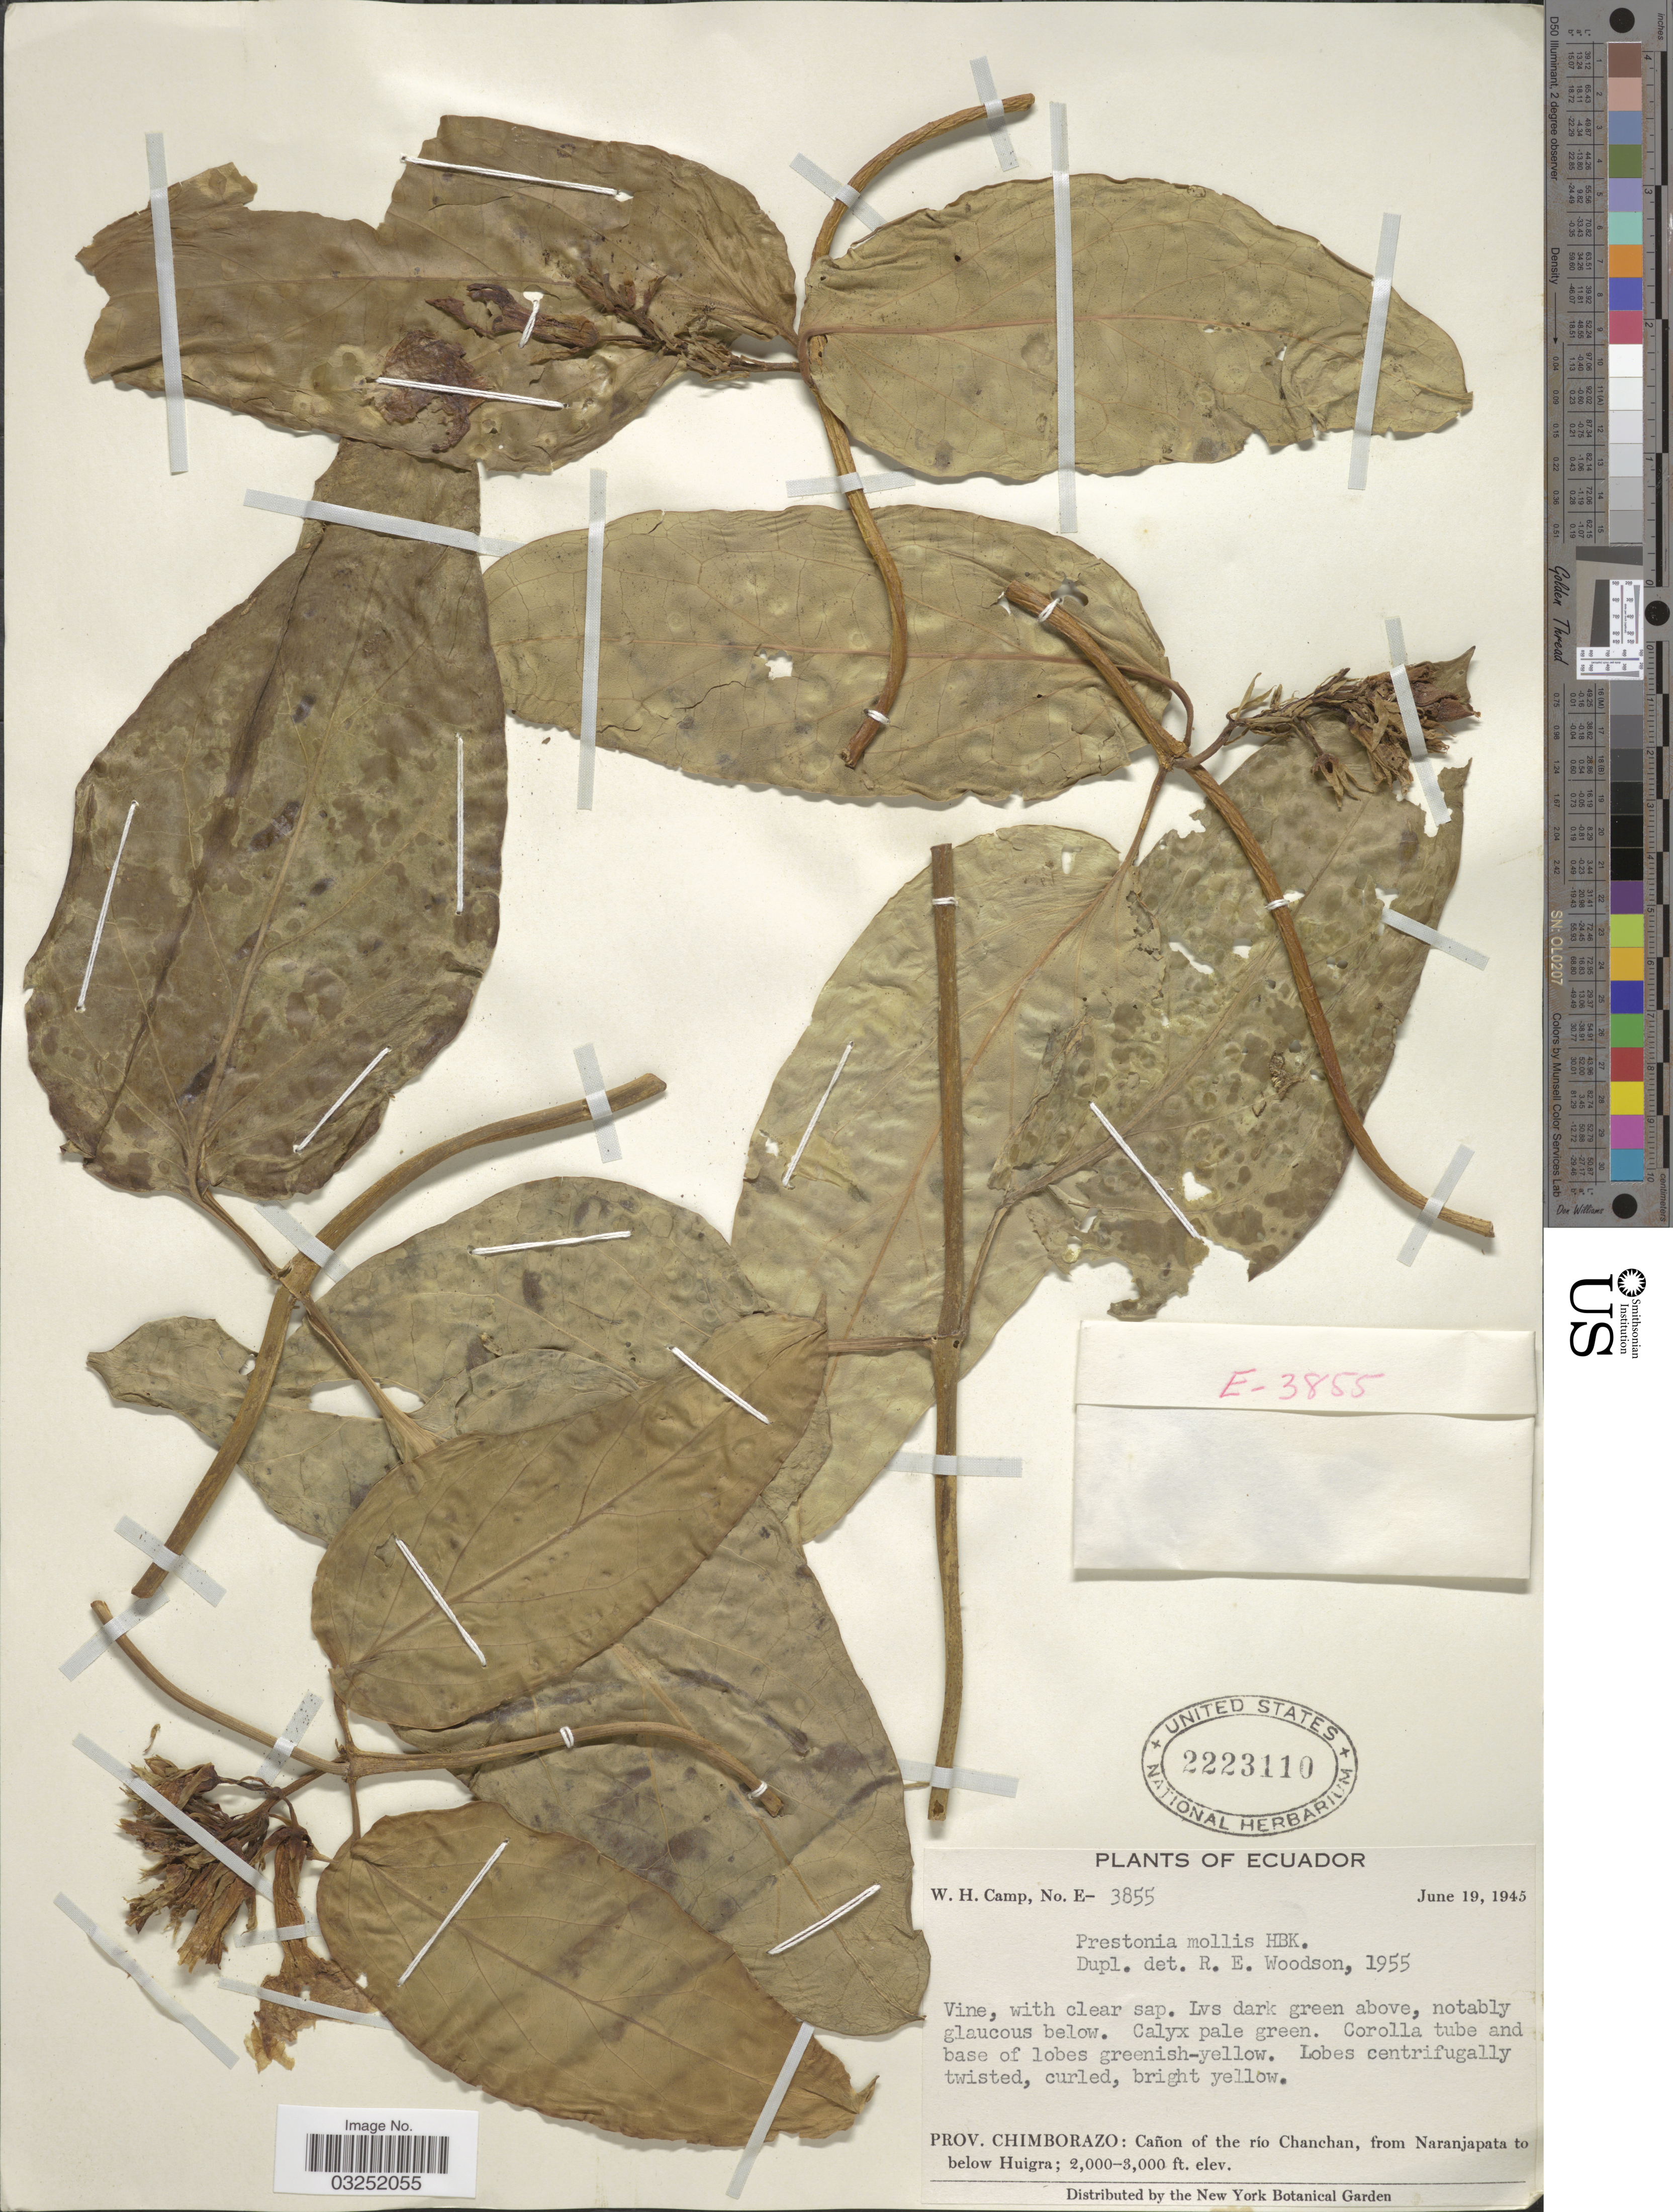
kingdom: Plantae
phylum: Tracheophyta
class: Magnoliopsida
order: Gentianales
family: Apocynaceae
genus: Prestonia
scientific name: Prestonia mollis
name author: Kunth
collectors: W. H. Camp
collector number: E-3855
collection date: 1945-06-19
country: Ecuador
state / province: Chimborazo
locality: Prov. Chimborazo: Cañon of the río Chanchan, from Naranjapata to below Huigra.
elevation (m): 610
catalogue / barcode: US 2223110